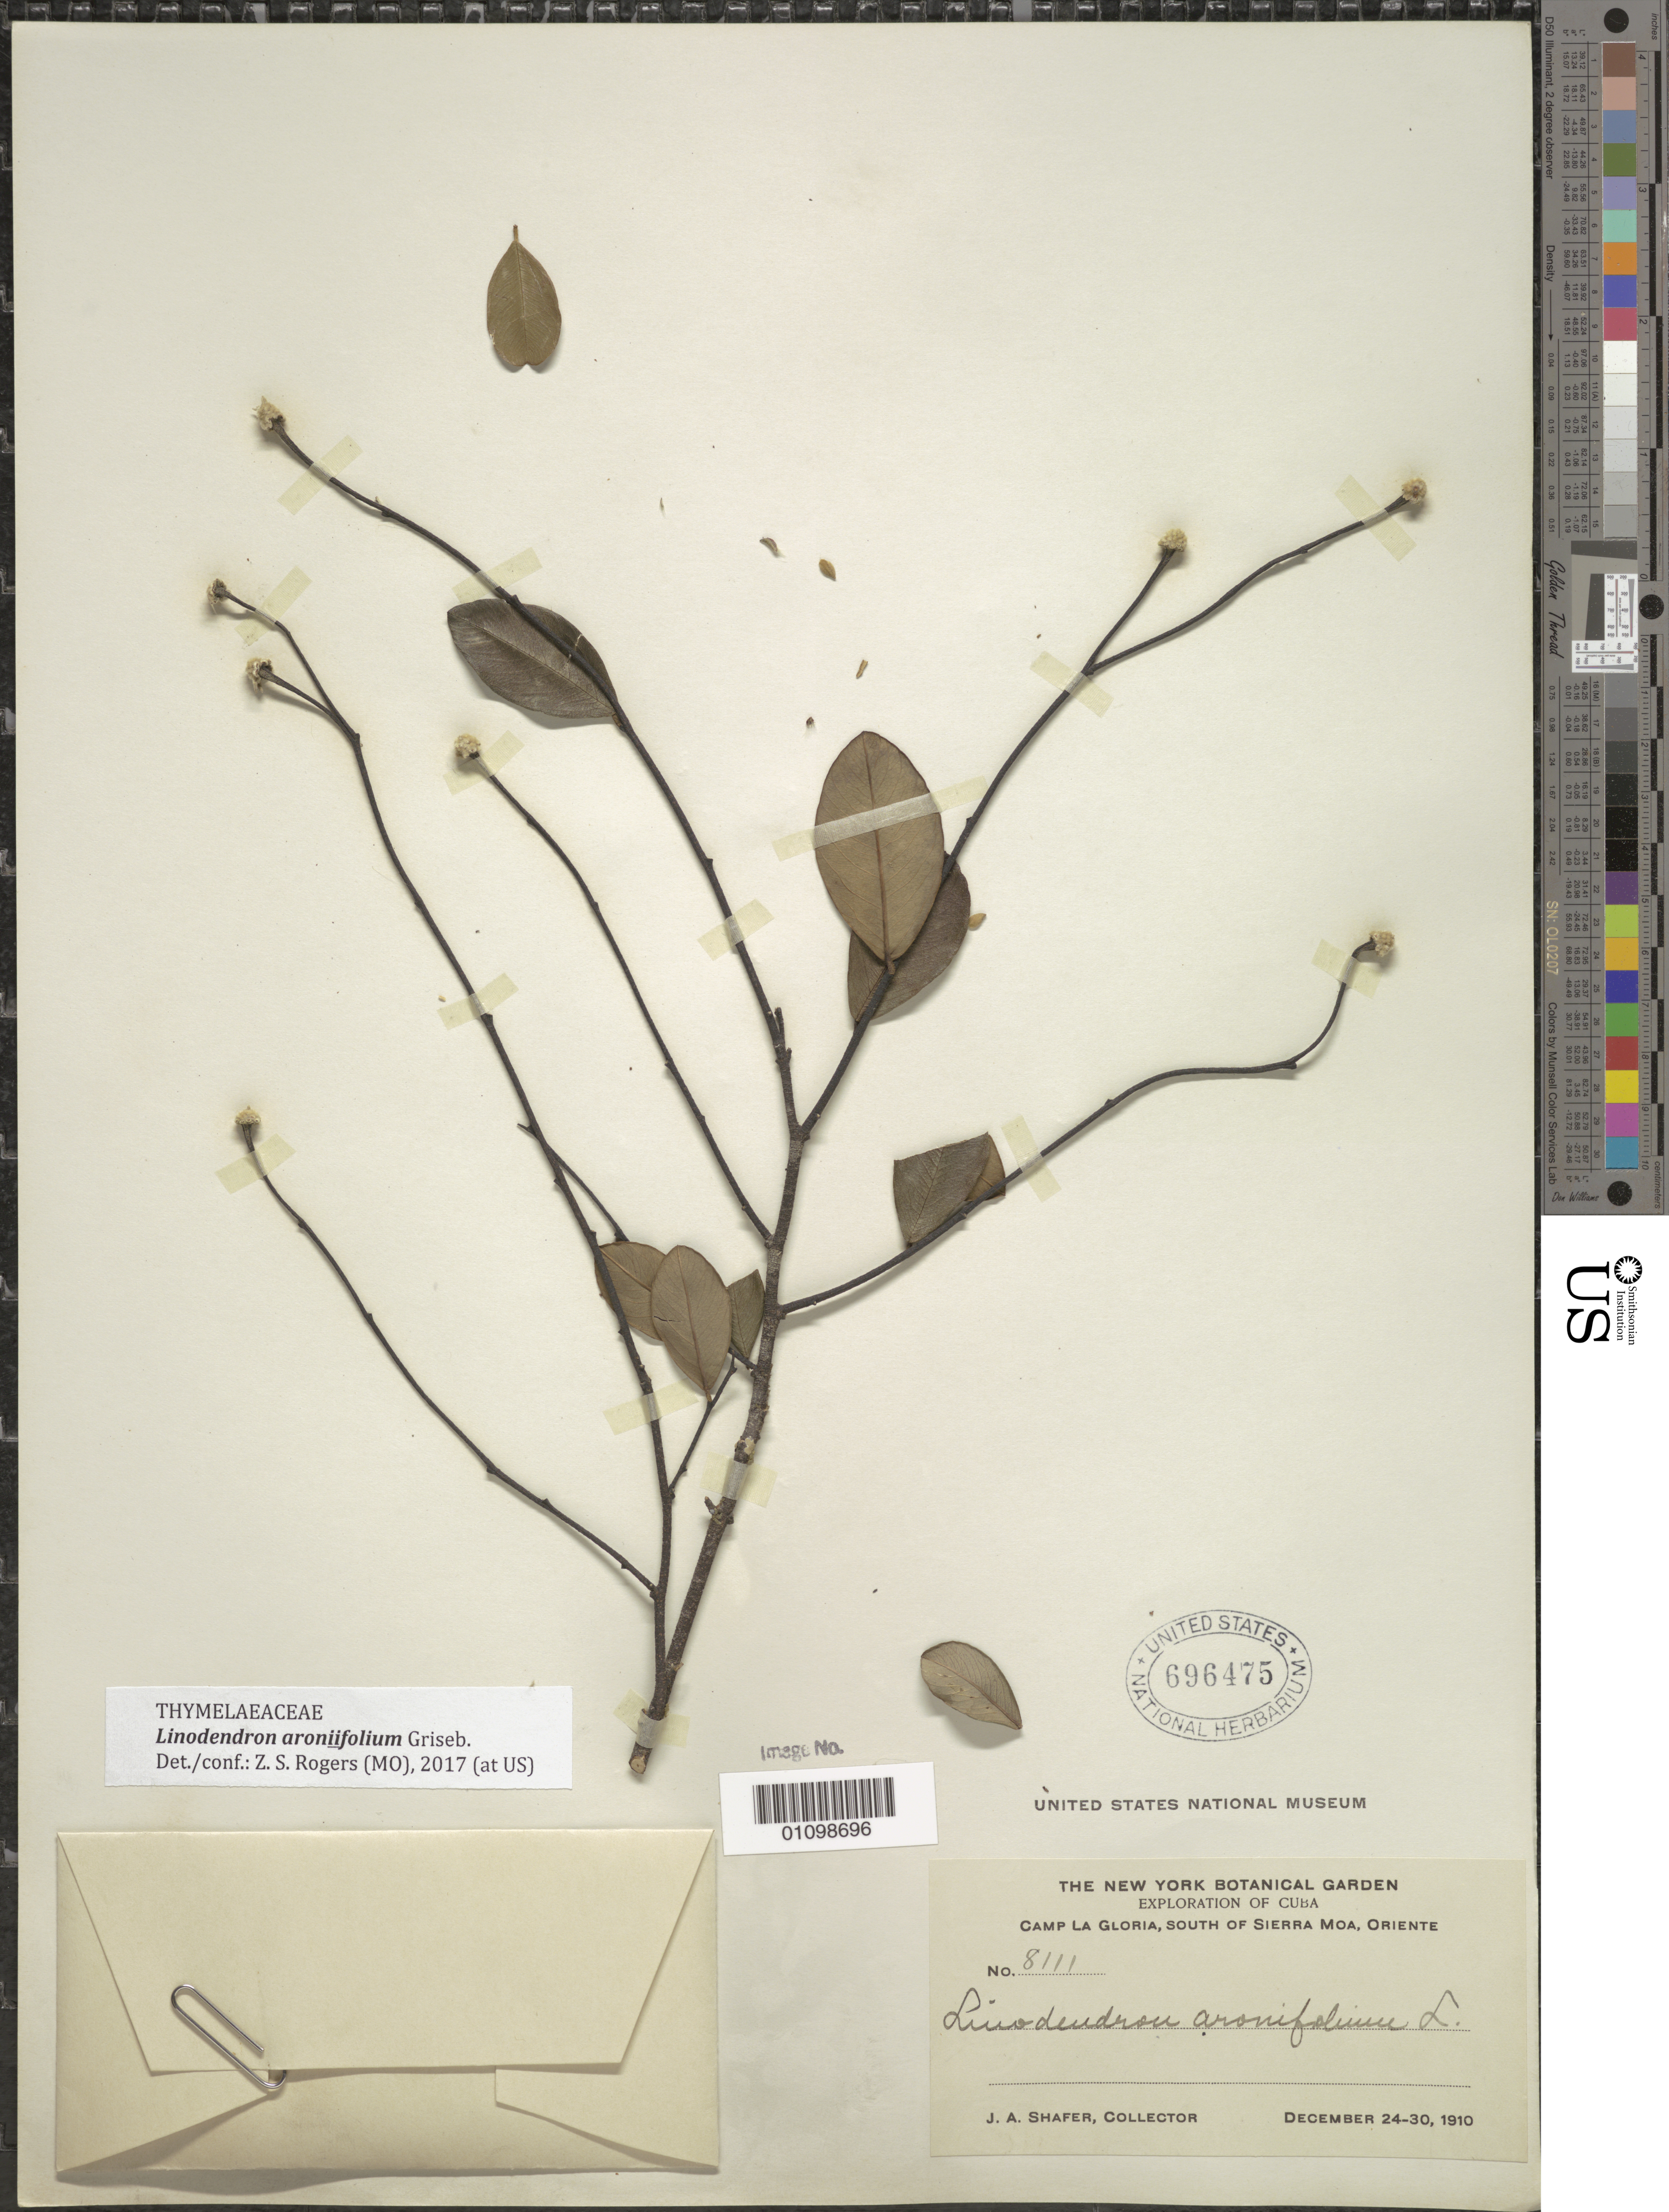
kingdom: Plantae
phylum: Tracheophyta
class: Magnoliopsida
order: Malvales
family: Thymelaeaceae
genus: Linodendron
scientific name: Linodendron aroniifolium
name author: Griseb.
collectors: J. A. Shafer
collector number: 8111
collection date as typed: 24 Dec 1910 to 30 Dec 1910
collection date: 1910-12-24/1910-12-30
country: Cuba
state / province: Holguín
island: Cuba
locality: Camp La Gloria, S of Sierra Moa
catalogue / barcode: US 696475